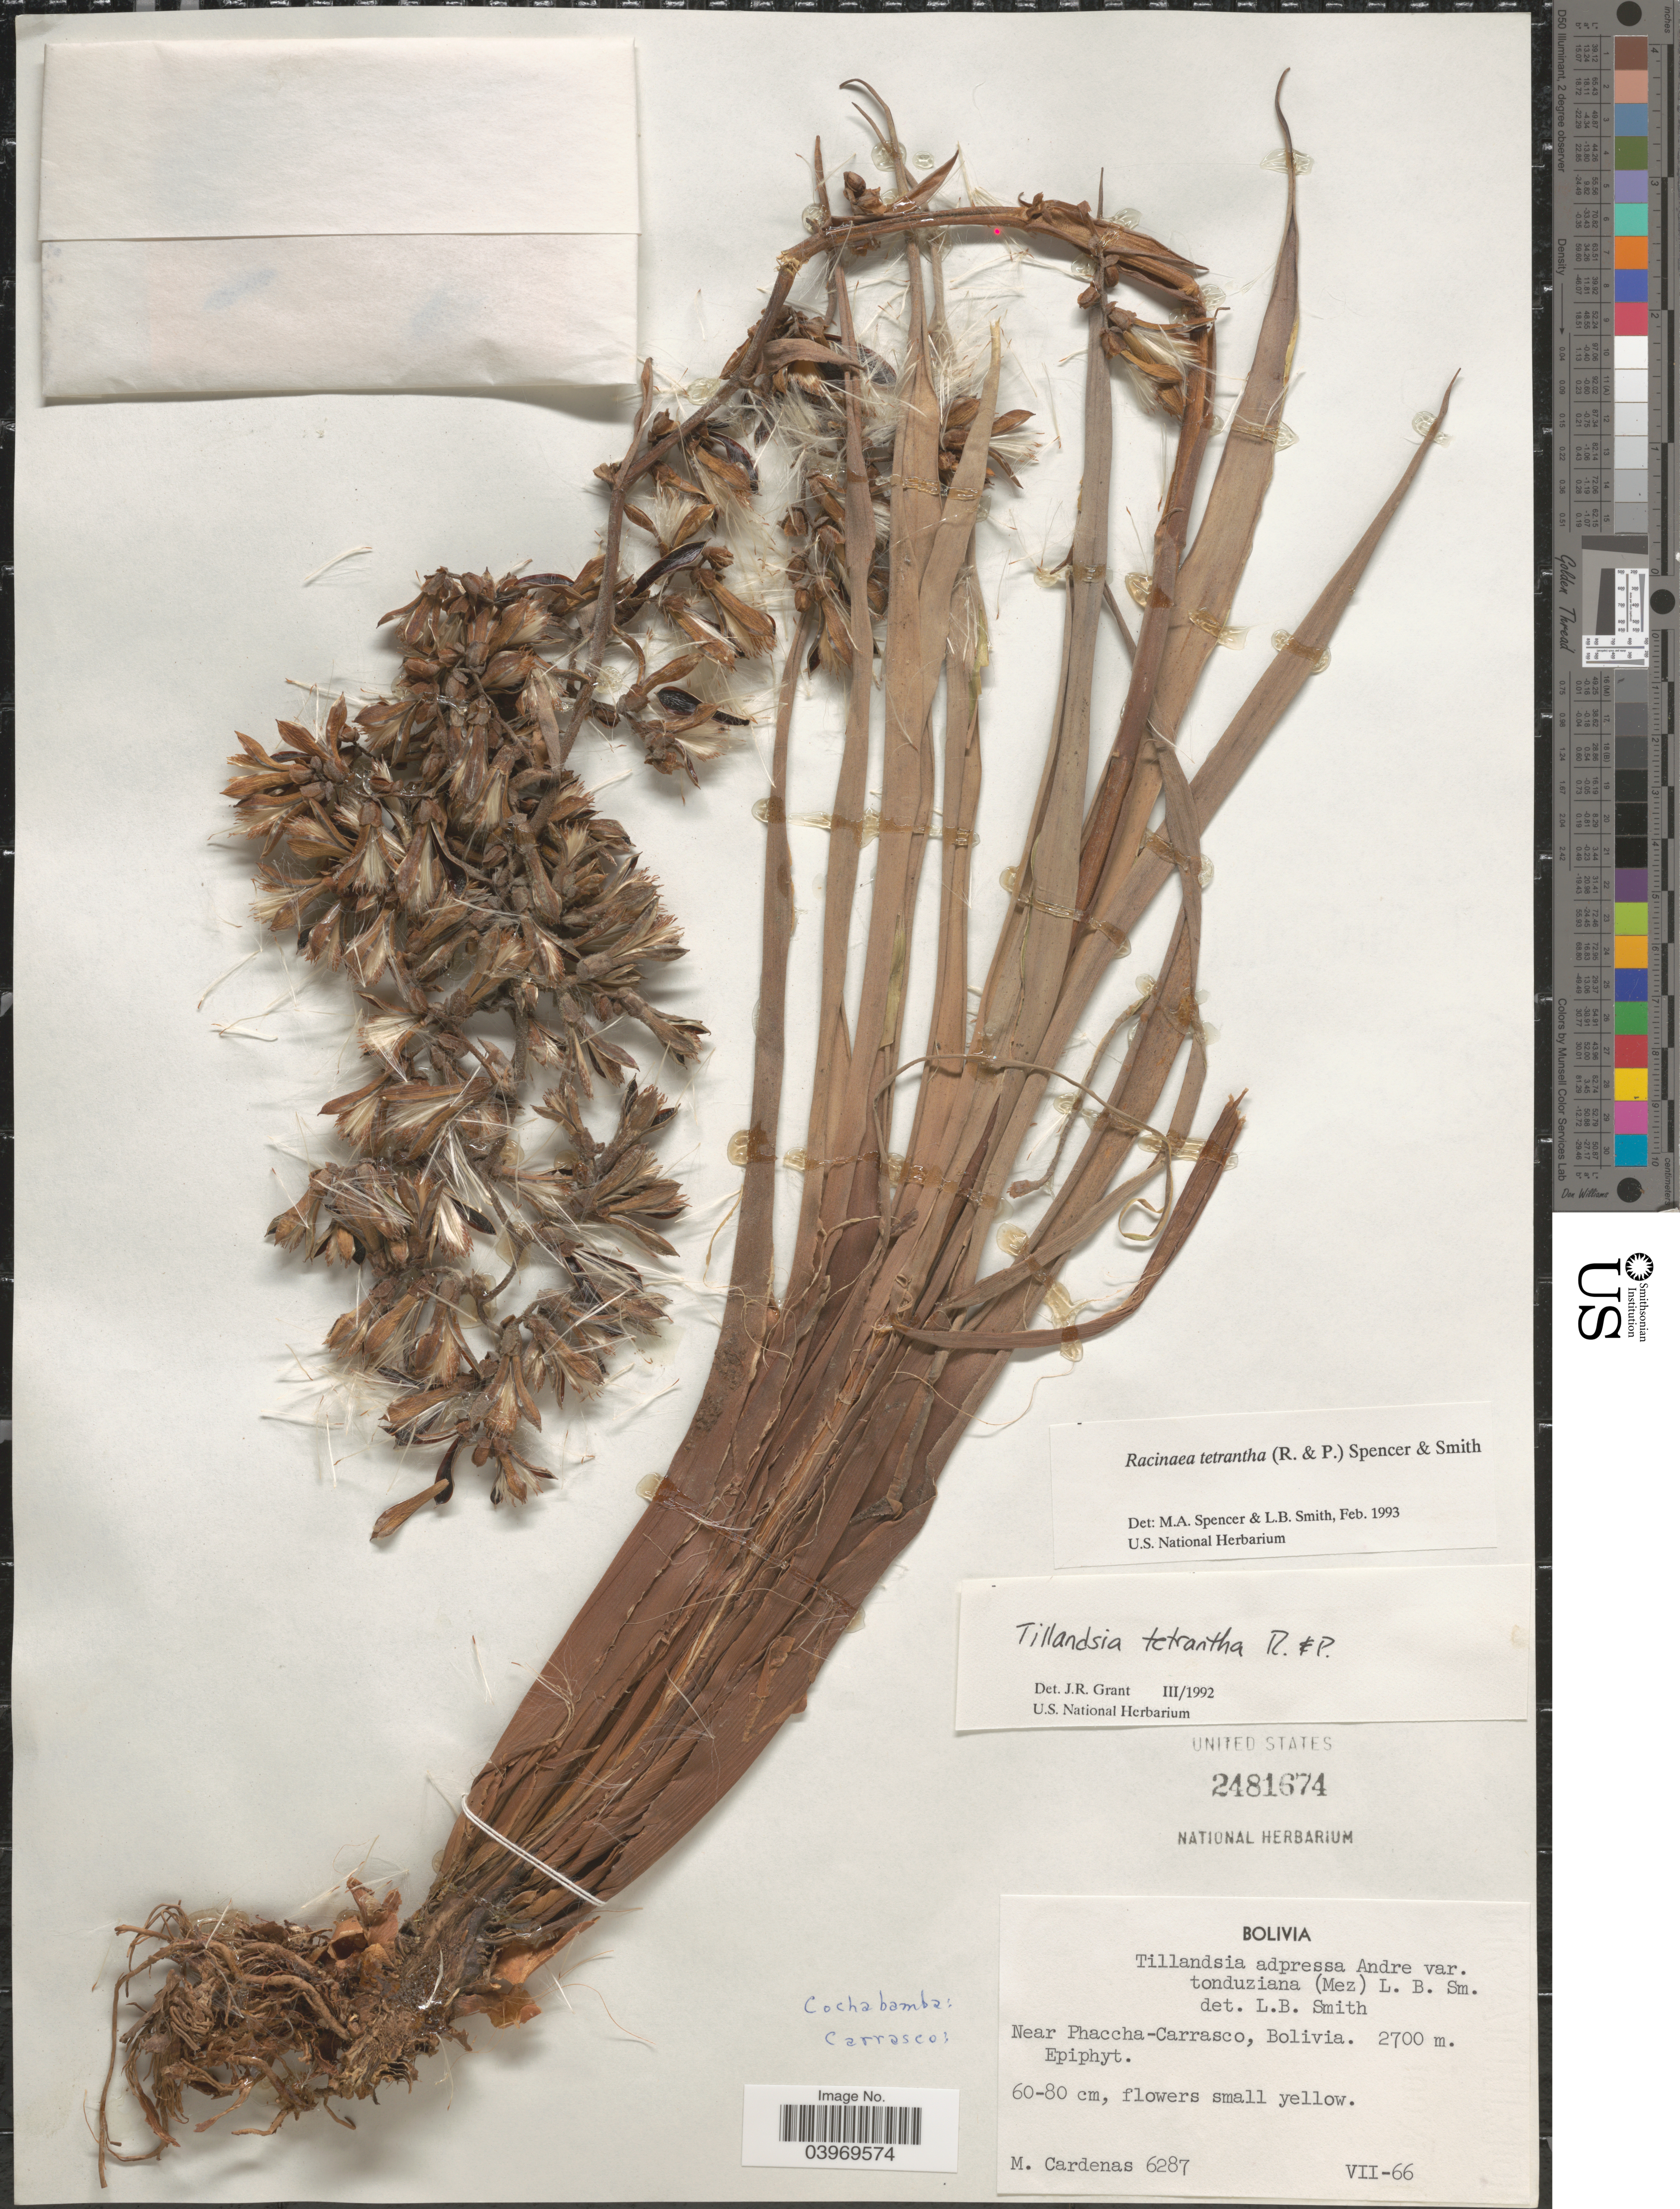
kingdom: Plantae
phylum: Tracheophyta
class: Liliopsida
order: Poales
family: Bromeliaceae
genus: Racinaea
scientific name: Racinaea tetrantha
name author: (Ruiz & Pav.) L.B. Sm.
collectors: M. Cárdenas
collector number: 6287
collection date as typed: Transcribed d/m/y: /7/66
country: Bolivia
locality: Near Phaccha-Carrasco.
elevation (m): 2700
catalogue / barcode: US 2481674